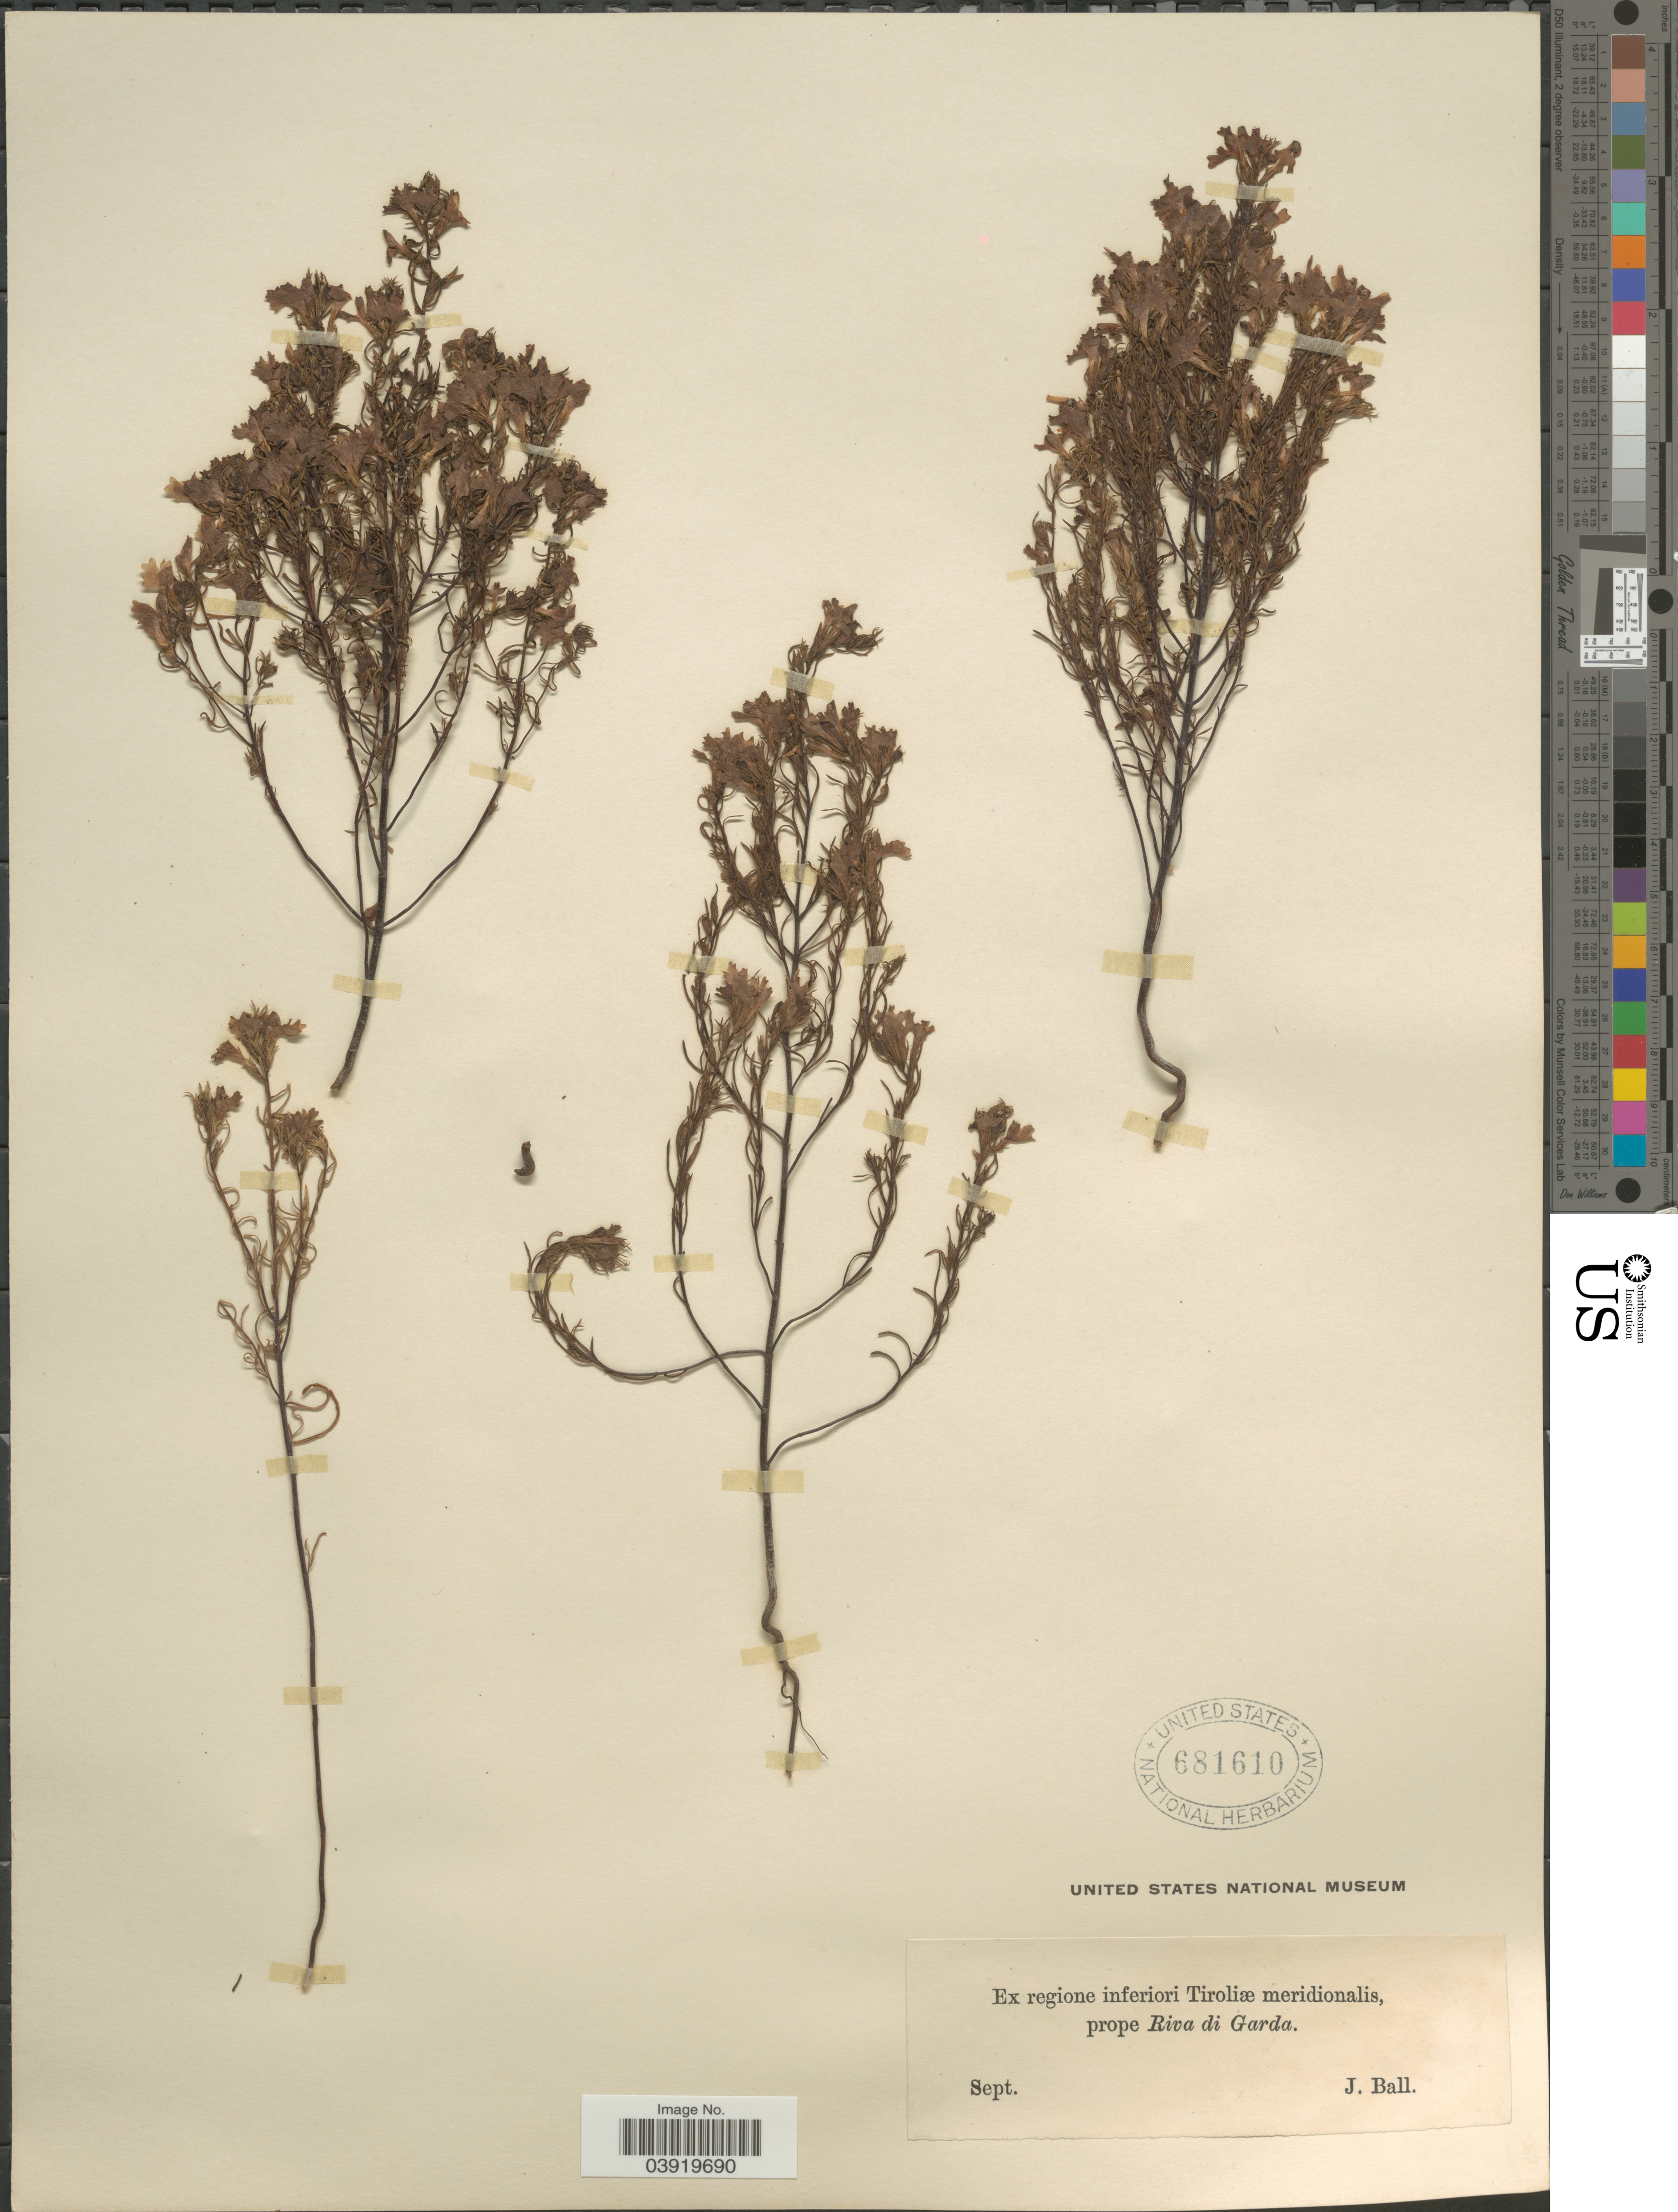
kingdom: Plantae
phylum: Tracheophyta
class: Magnoliopsida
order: Lamiales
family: Orobanchaceae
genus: Euphrasia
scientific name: Euphrasia sp.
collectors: J. Ball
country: Italy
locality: Ex regione inferiori Tiroliæ meridionalis prope Riva di Garda.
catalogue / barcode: US 681610